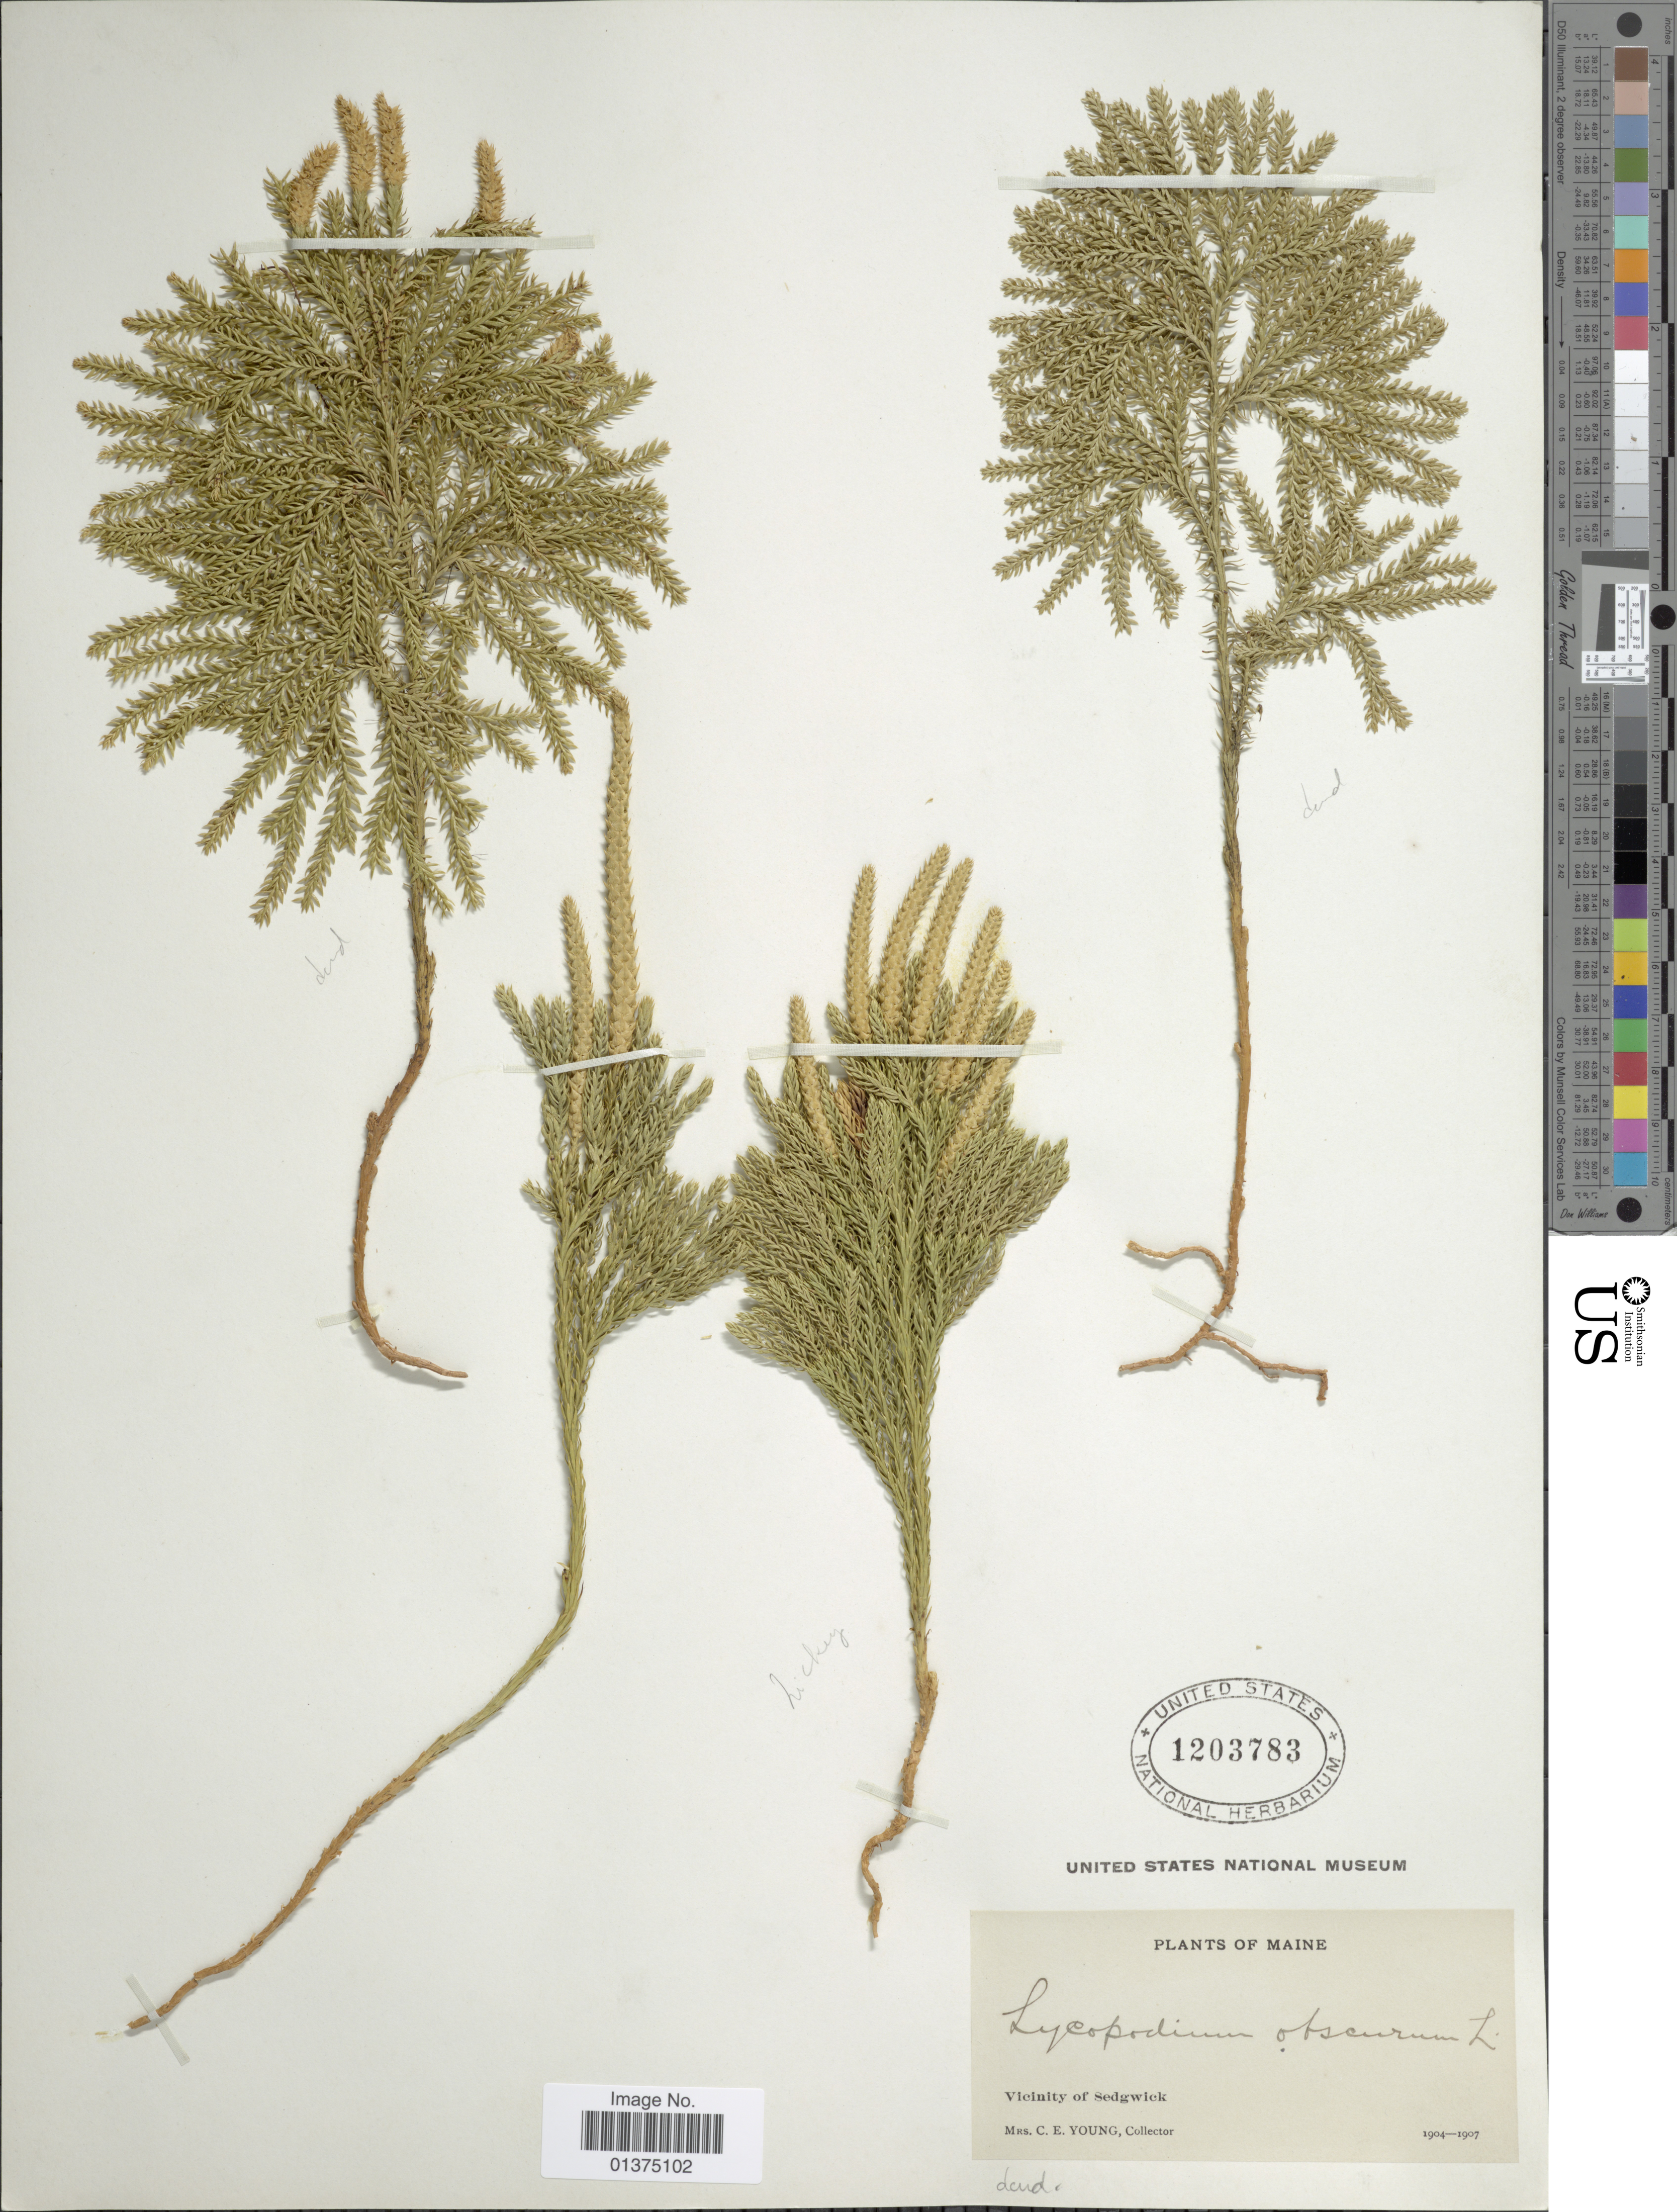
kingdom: Plantae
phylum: Tracheophyta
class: Lycopodiopsida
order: Lycopodiales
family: Lycopodiaceae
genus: Dendrolycopodium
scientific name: Dendrolycopodium dendroideum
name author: (Michx.) A. Haines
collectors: C. Young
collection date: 1904/1907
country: United States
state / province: Maine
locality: Vicinity of Sedgwick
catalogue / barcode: US 1203783